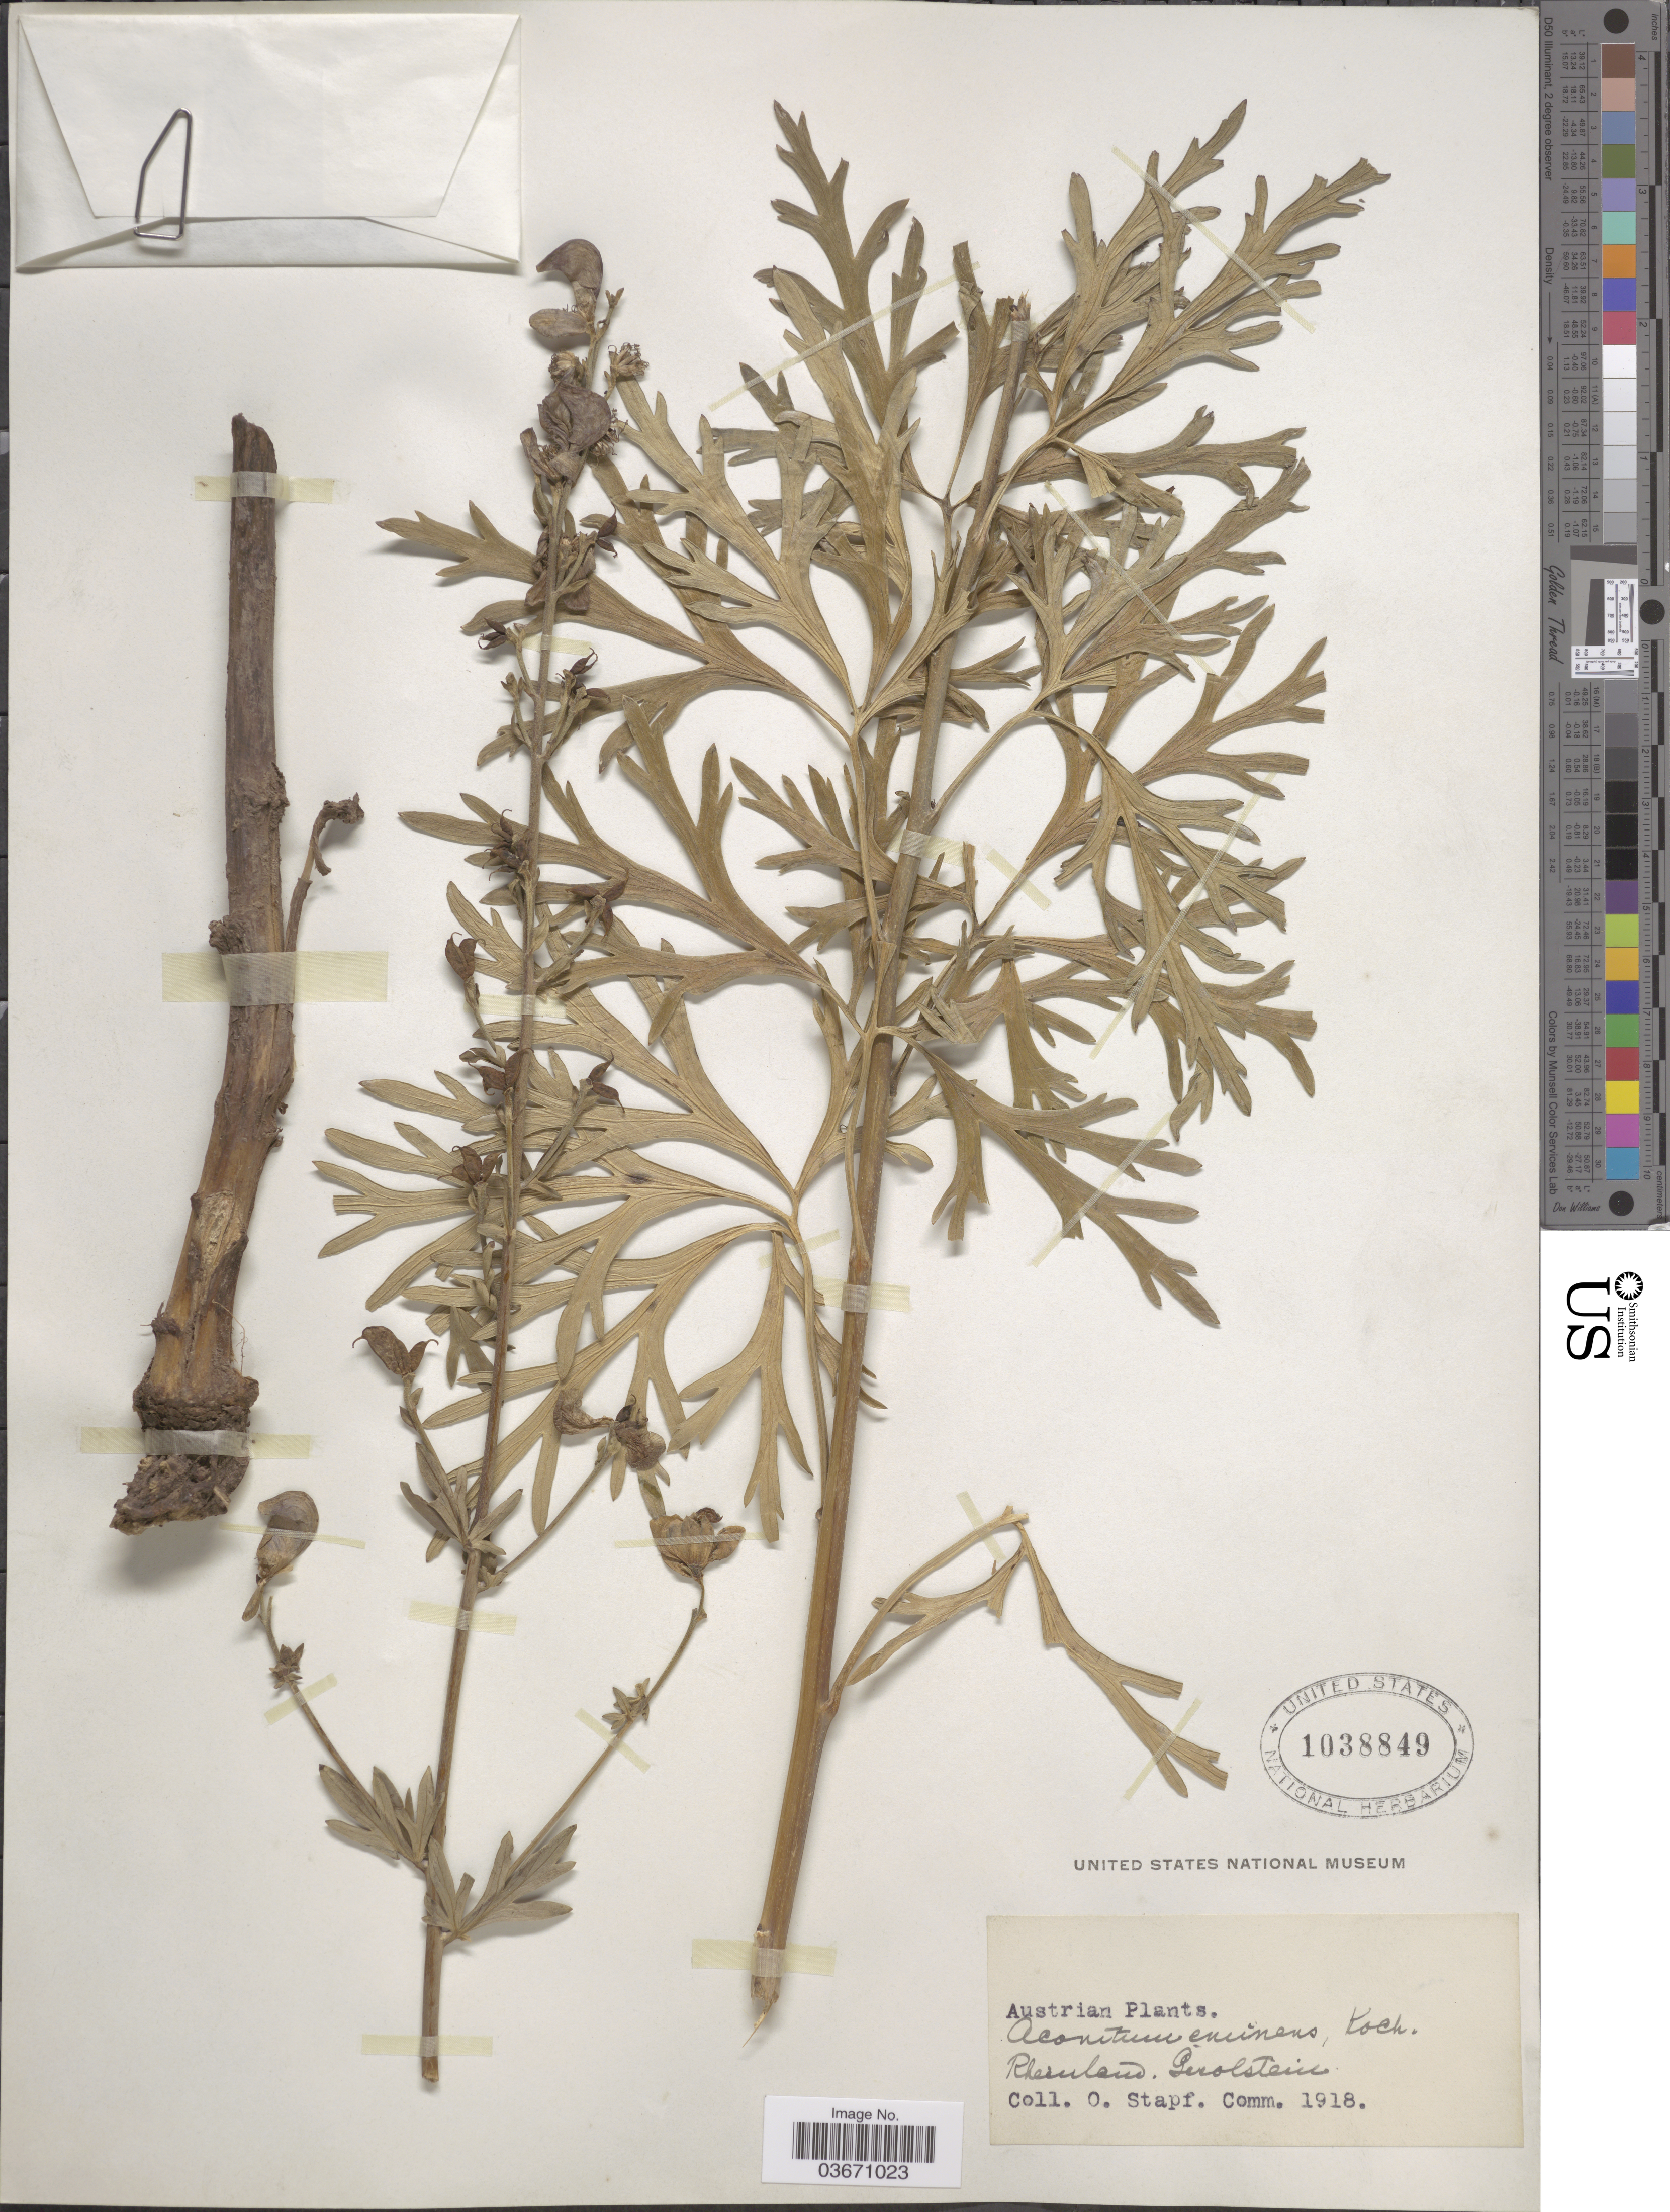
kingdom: Plantae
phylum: Tracheophyta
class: Magnoliopsida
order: Ranunculales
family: Ranunculaceae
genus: Aconitum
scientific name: Aconitum eminens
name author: Koch ex Rchb.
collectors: O. Stapf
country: Austria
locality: Rheinland. Gerolstein.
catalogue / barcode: US 1038849